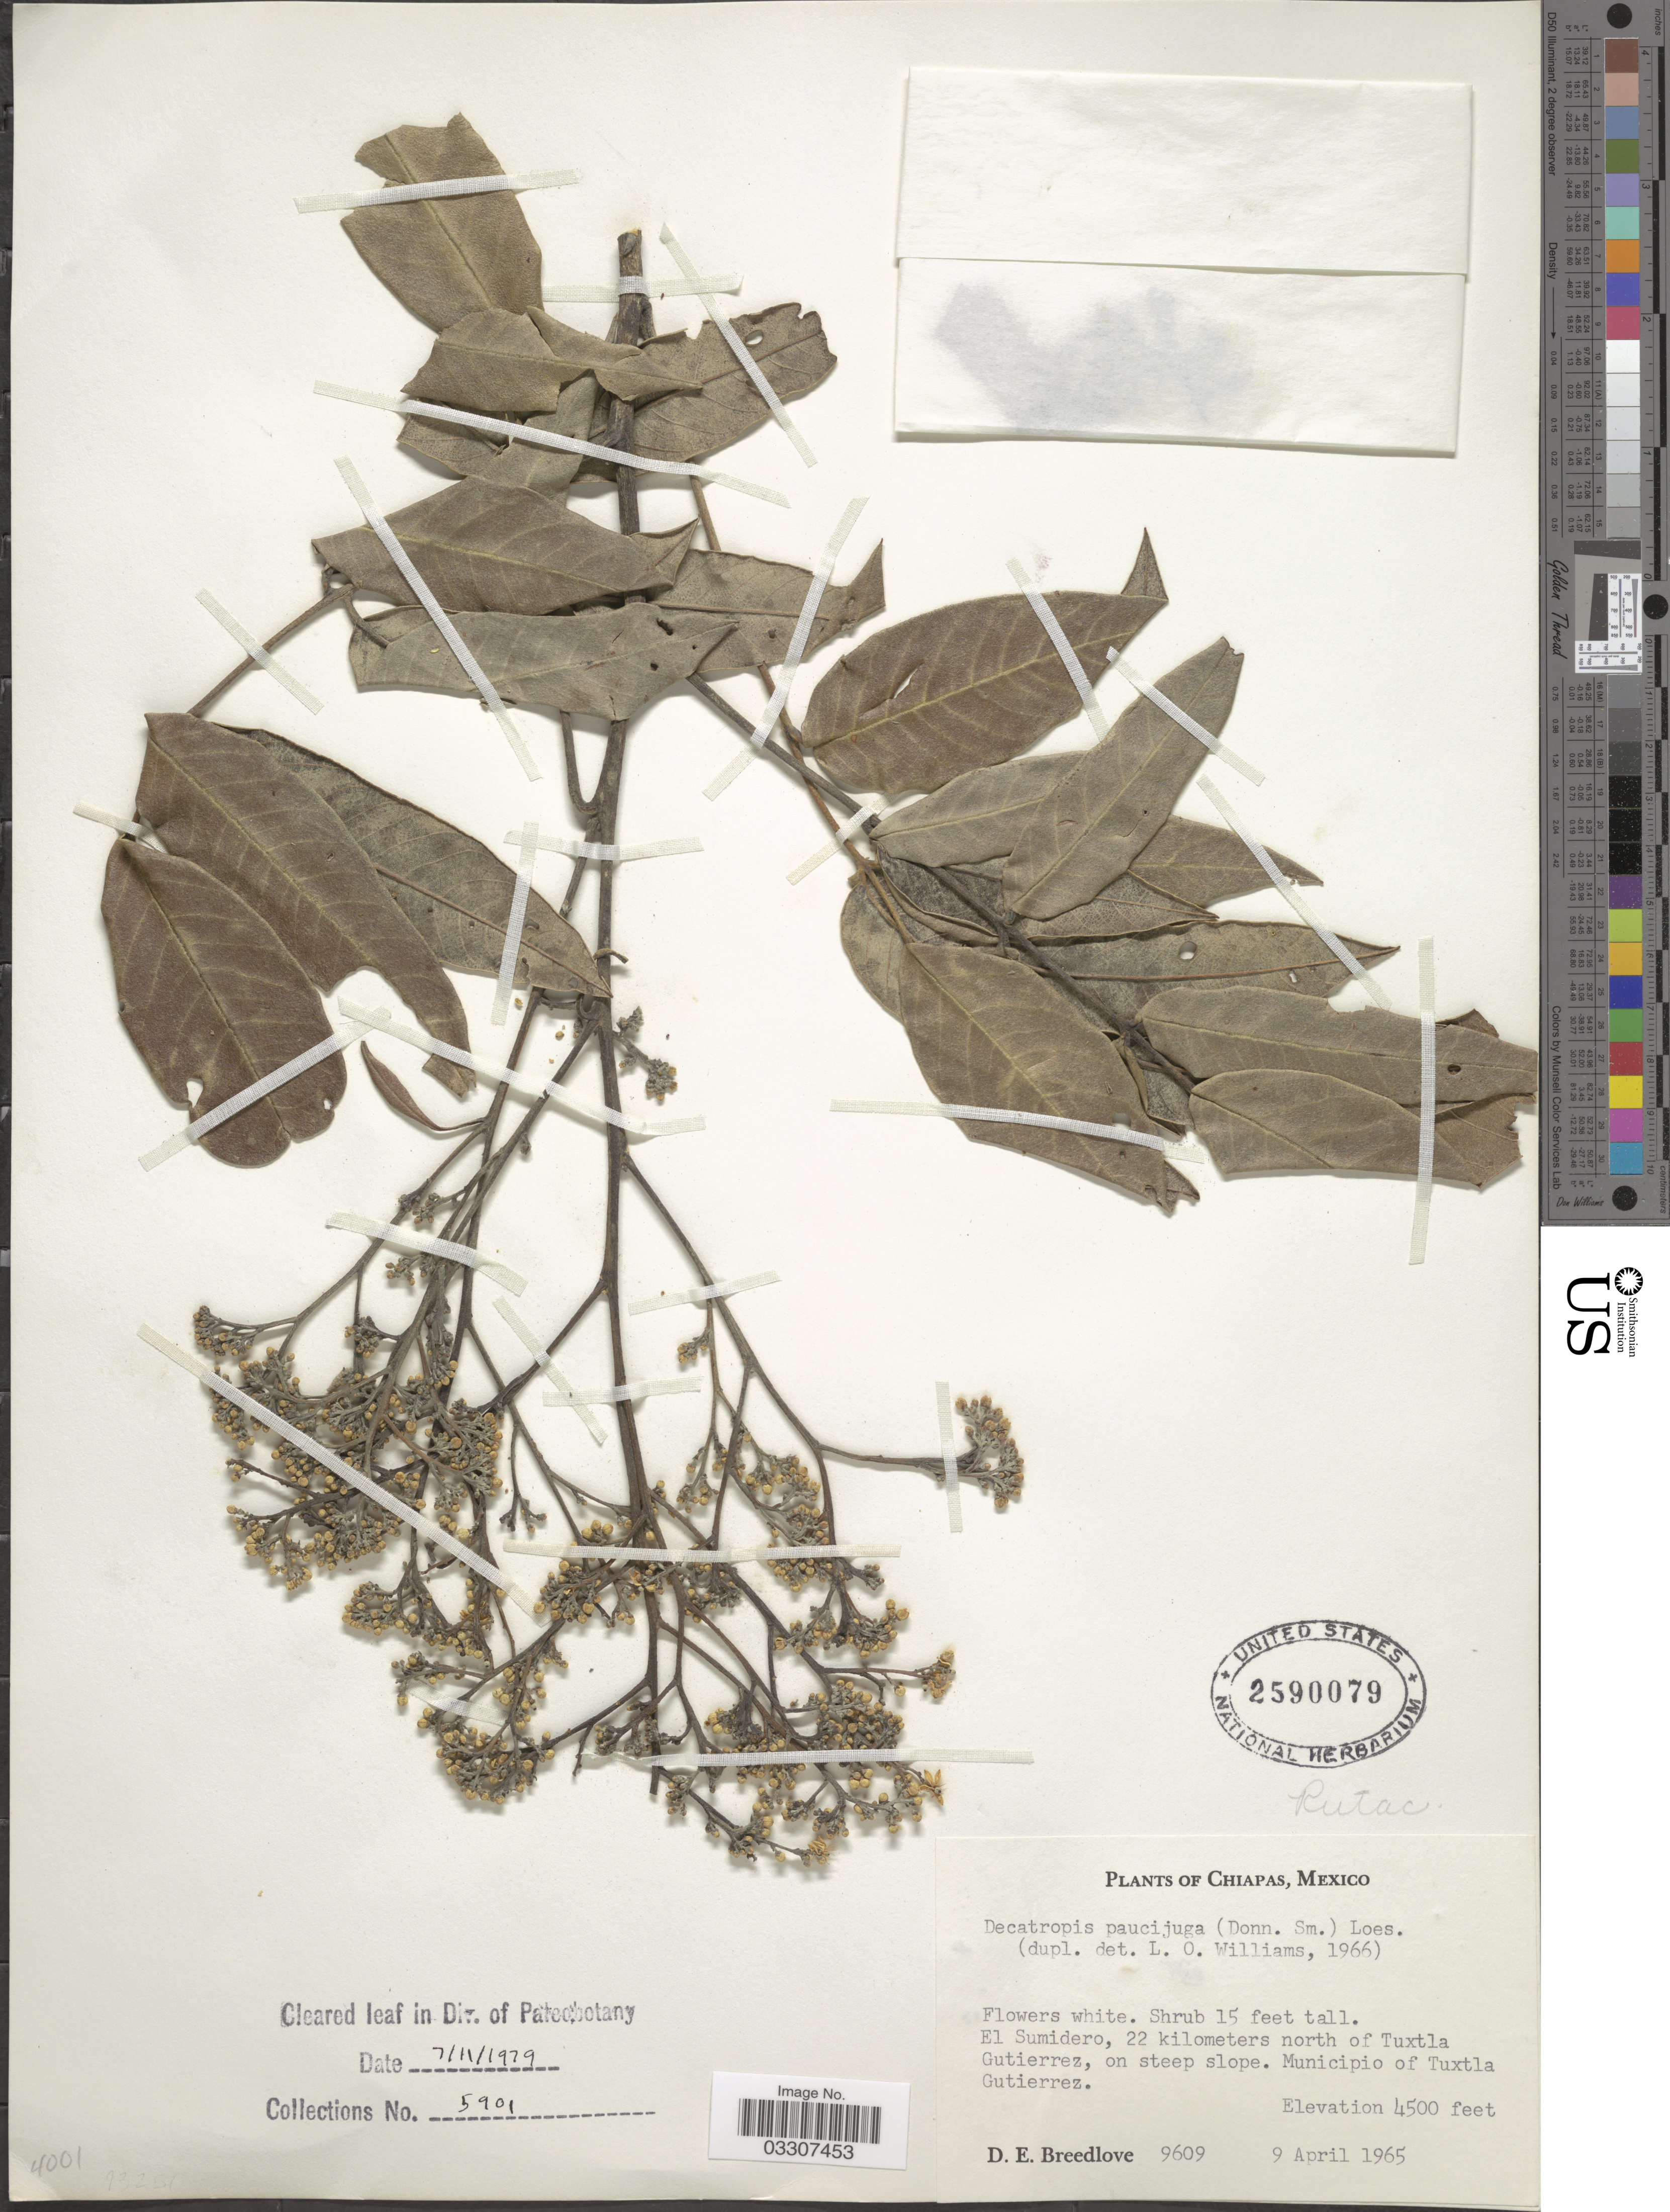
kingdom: Plantae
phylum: Tracheophyta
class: Magnoliopsida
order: Sapindales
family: Rutaceae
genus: Decatropis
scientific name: Decatropis paucijuga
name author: (Donn. Sm.) Loes.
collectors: D. E. Breedlove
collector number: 9609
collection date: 1965-04-09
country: Mexico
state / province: Chiapas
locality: El Sumidero, 22 kilometers north of Tuxtla gutierrez, on steep slope. Municipio of Tuxtla Gutierrez.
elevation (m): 1372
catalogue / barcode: US 2590079